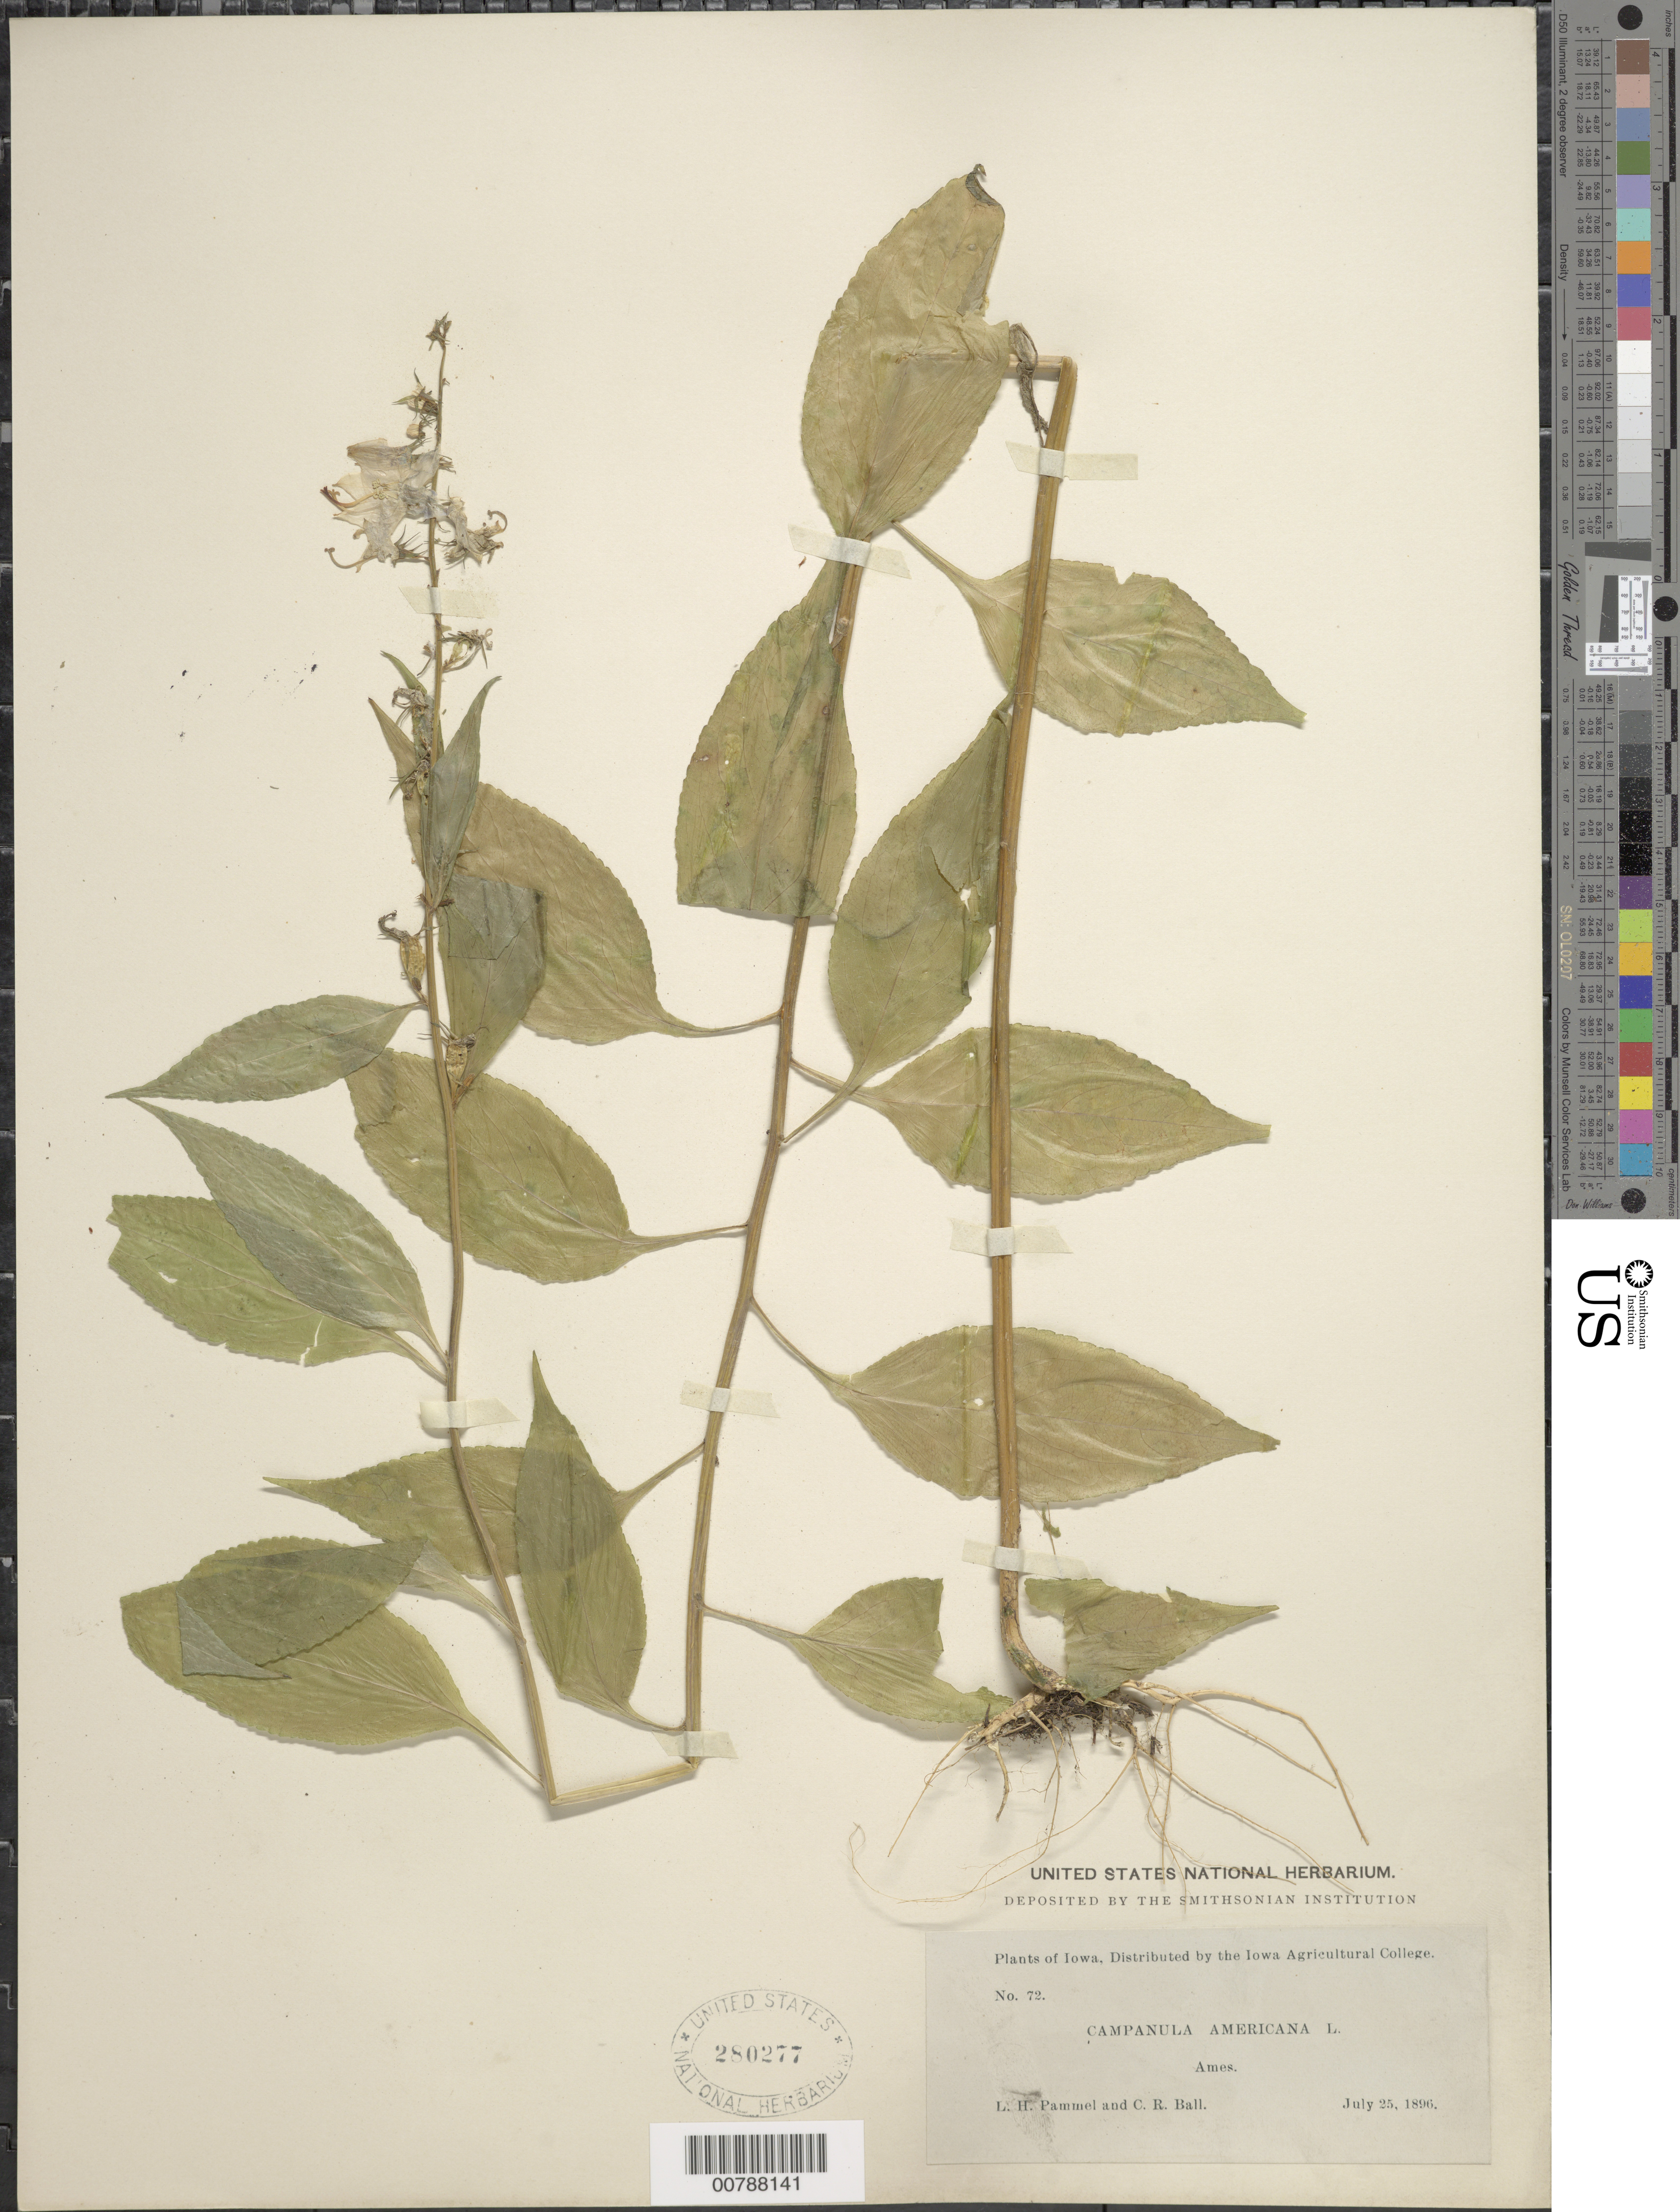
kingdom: Plantae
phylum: Tracheophyta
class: Magnoliopsida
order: Asterales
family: Campanulaceae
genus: Campanula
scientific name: Campanula americana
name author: L.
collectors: L. Pammel & C. R. Ball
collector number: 72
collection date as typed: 25 Jul 1896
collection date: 1896-07-25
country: United States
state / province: Iowa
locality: Ames.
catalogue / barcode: US 280277